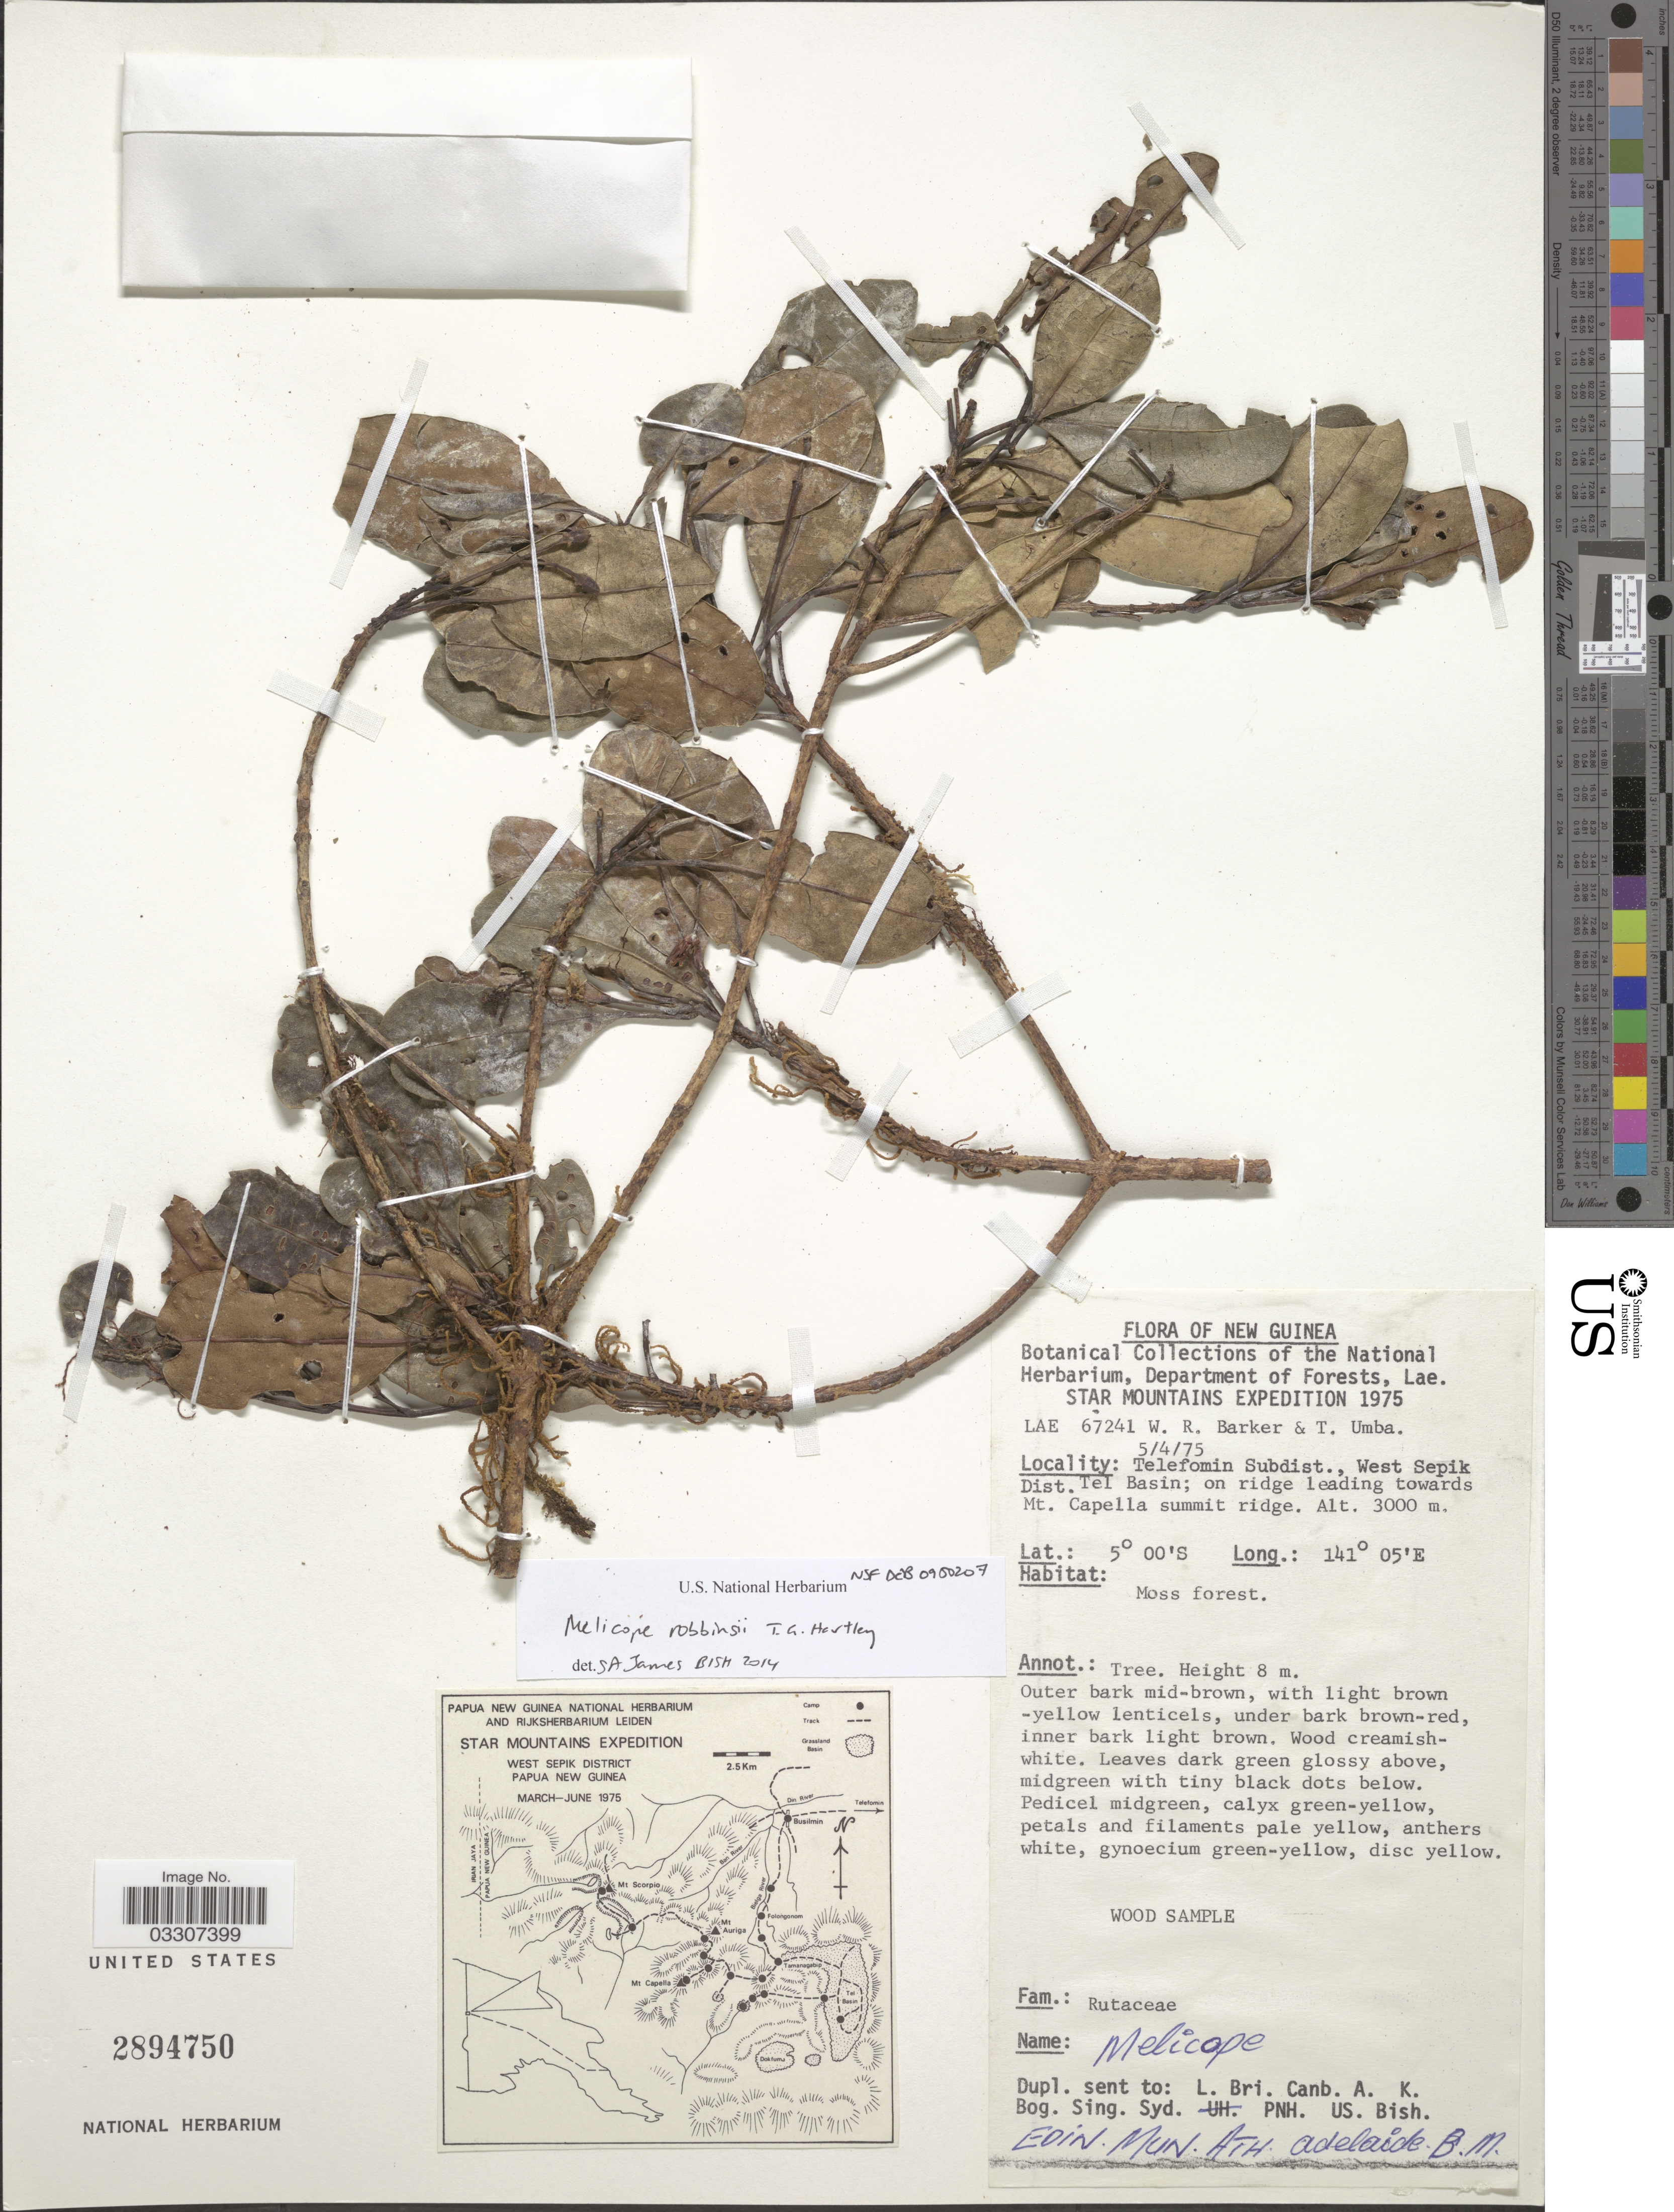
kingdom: Plantae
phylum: Tracheophyta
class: Magnoliopsida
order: Sapindales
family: Rutaceae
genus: Melicope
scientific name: Melicope robbinsii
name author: T.G. Hartley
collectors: W. R. Barker & T. Umba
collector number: LAE 67241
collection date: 1975-04-05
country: Papua New Guinea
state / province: Sandaun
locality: New Guinea. Telefomin Subdist., West Sepik Dist. Tel Basin; on ridge leading towards Mt. Capella summit ridge.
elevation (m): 3000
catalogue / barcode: US 2894750